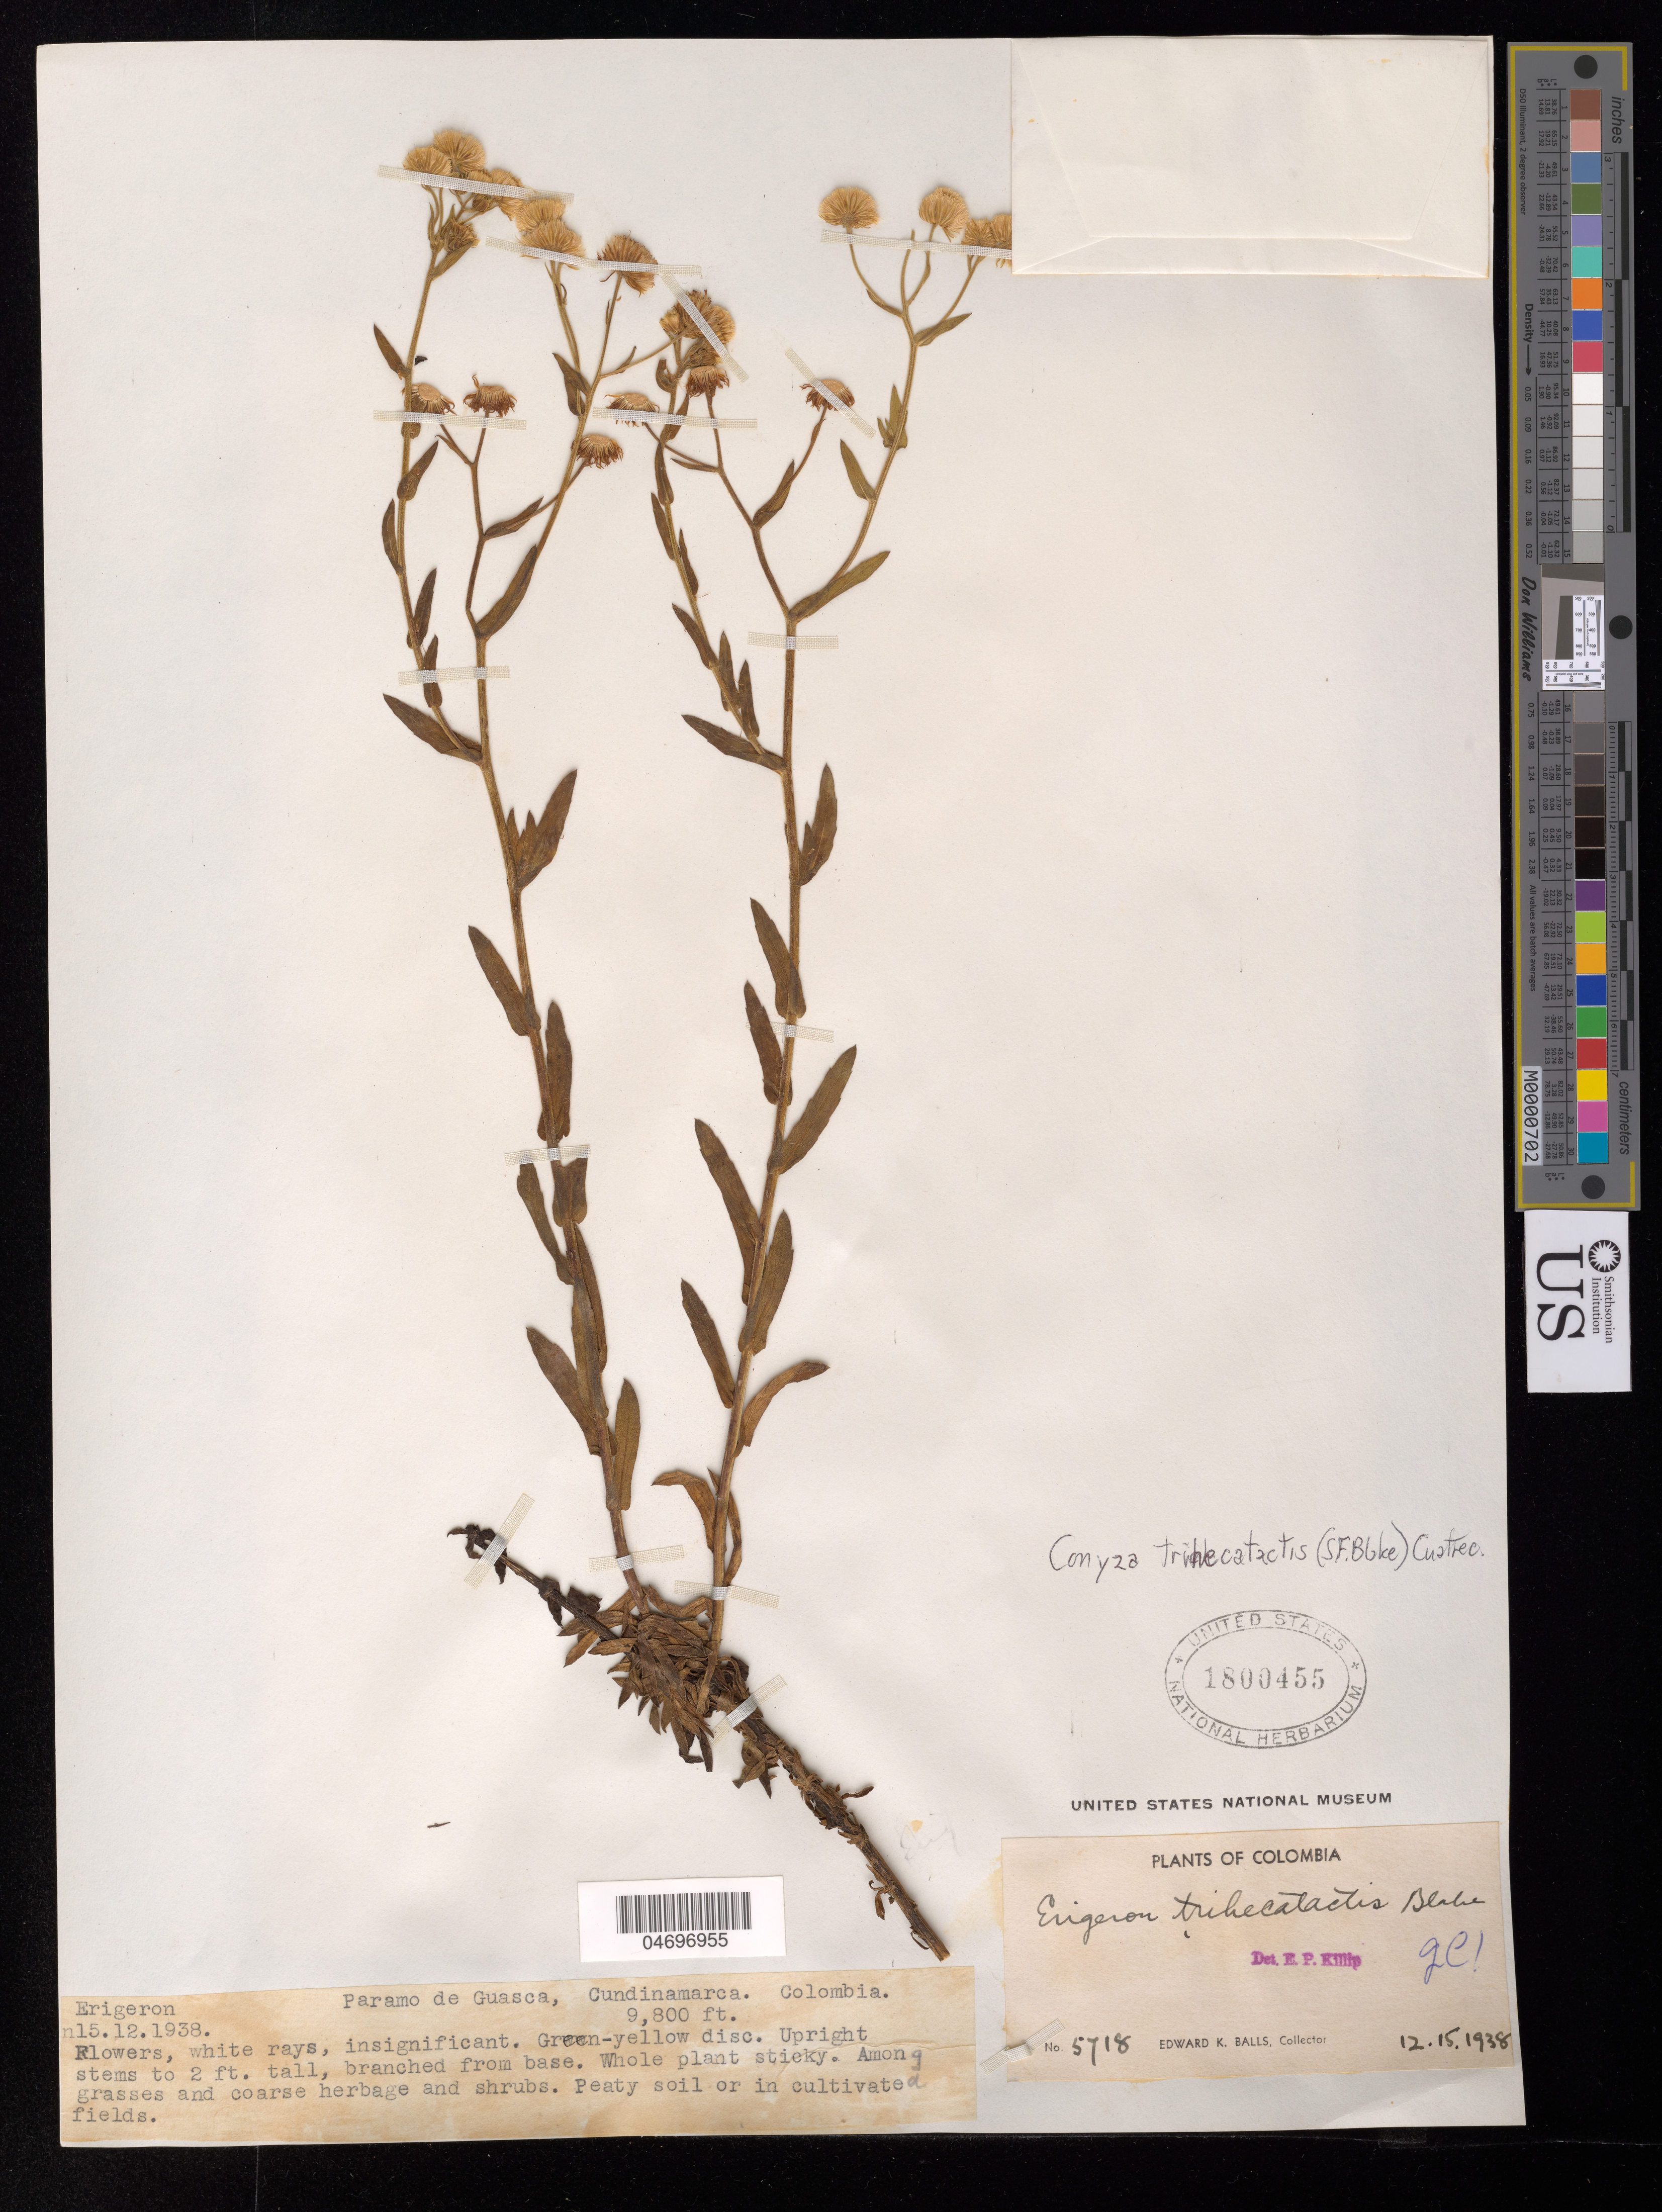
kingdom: Plantae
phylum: Tracheophyta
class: Magnoliopsida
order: Asterales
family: Asteraceae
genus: Conyza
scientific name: Conyza trihecatactis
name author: (S.F. Blake) Cuatrec.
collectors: E. K. Balls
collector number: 5718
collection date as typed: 15 Dec 1938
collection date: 1938-12-15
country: Colombia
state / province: Cundinamarca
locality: Paramo de Guasca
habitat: Among grasses and coarse herbage and shrubs. Peaty soil or in cultivated fields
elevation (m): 2989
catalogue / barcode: US 1800455